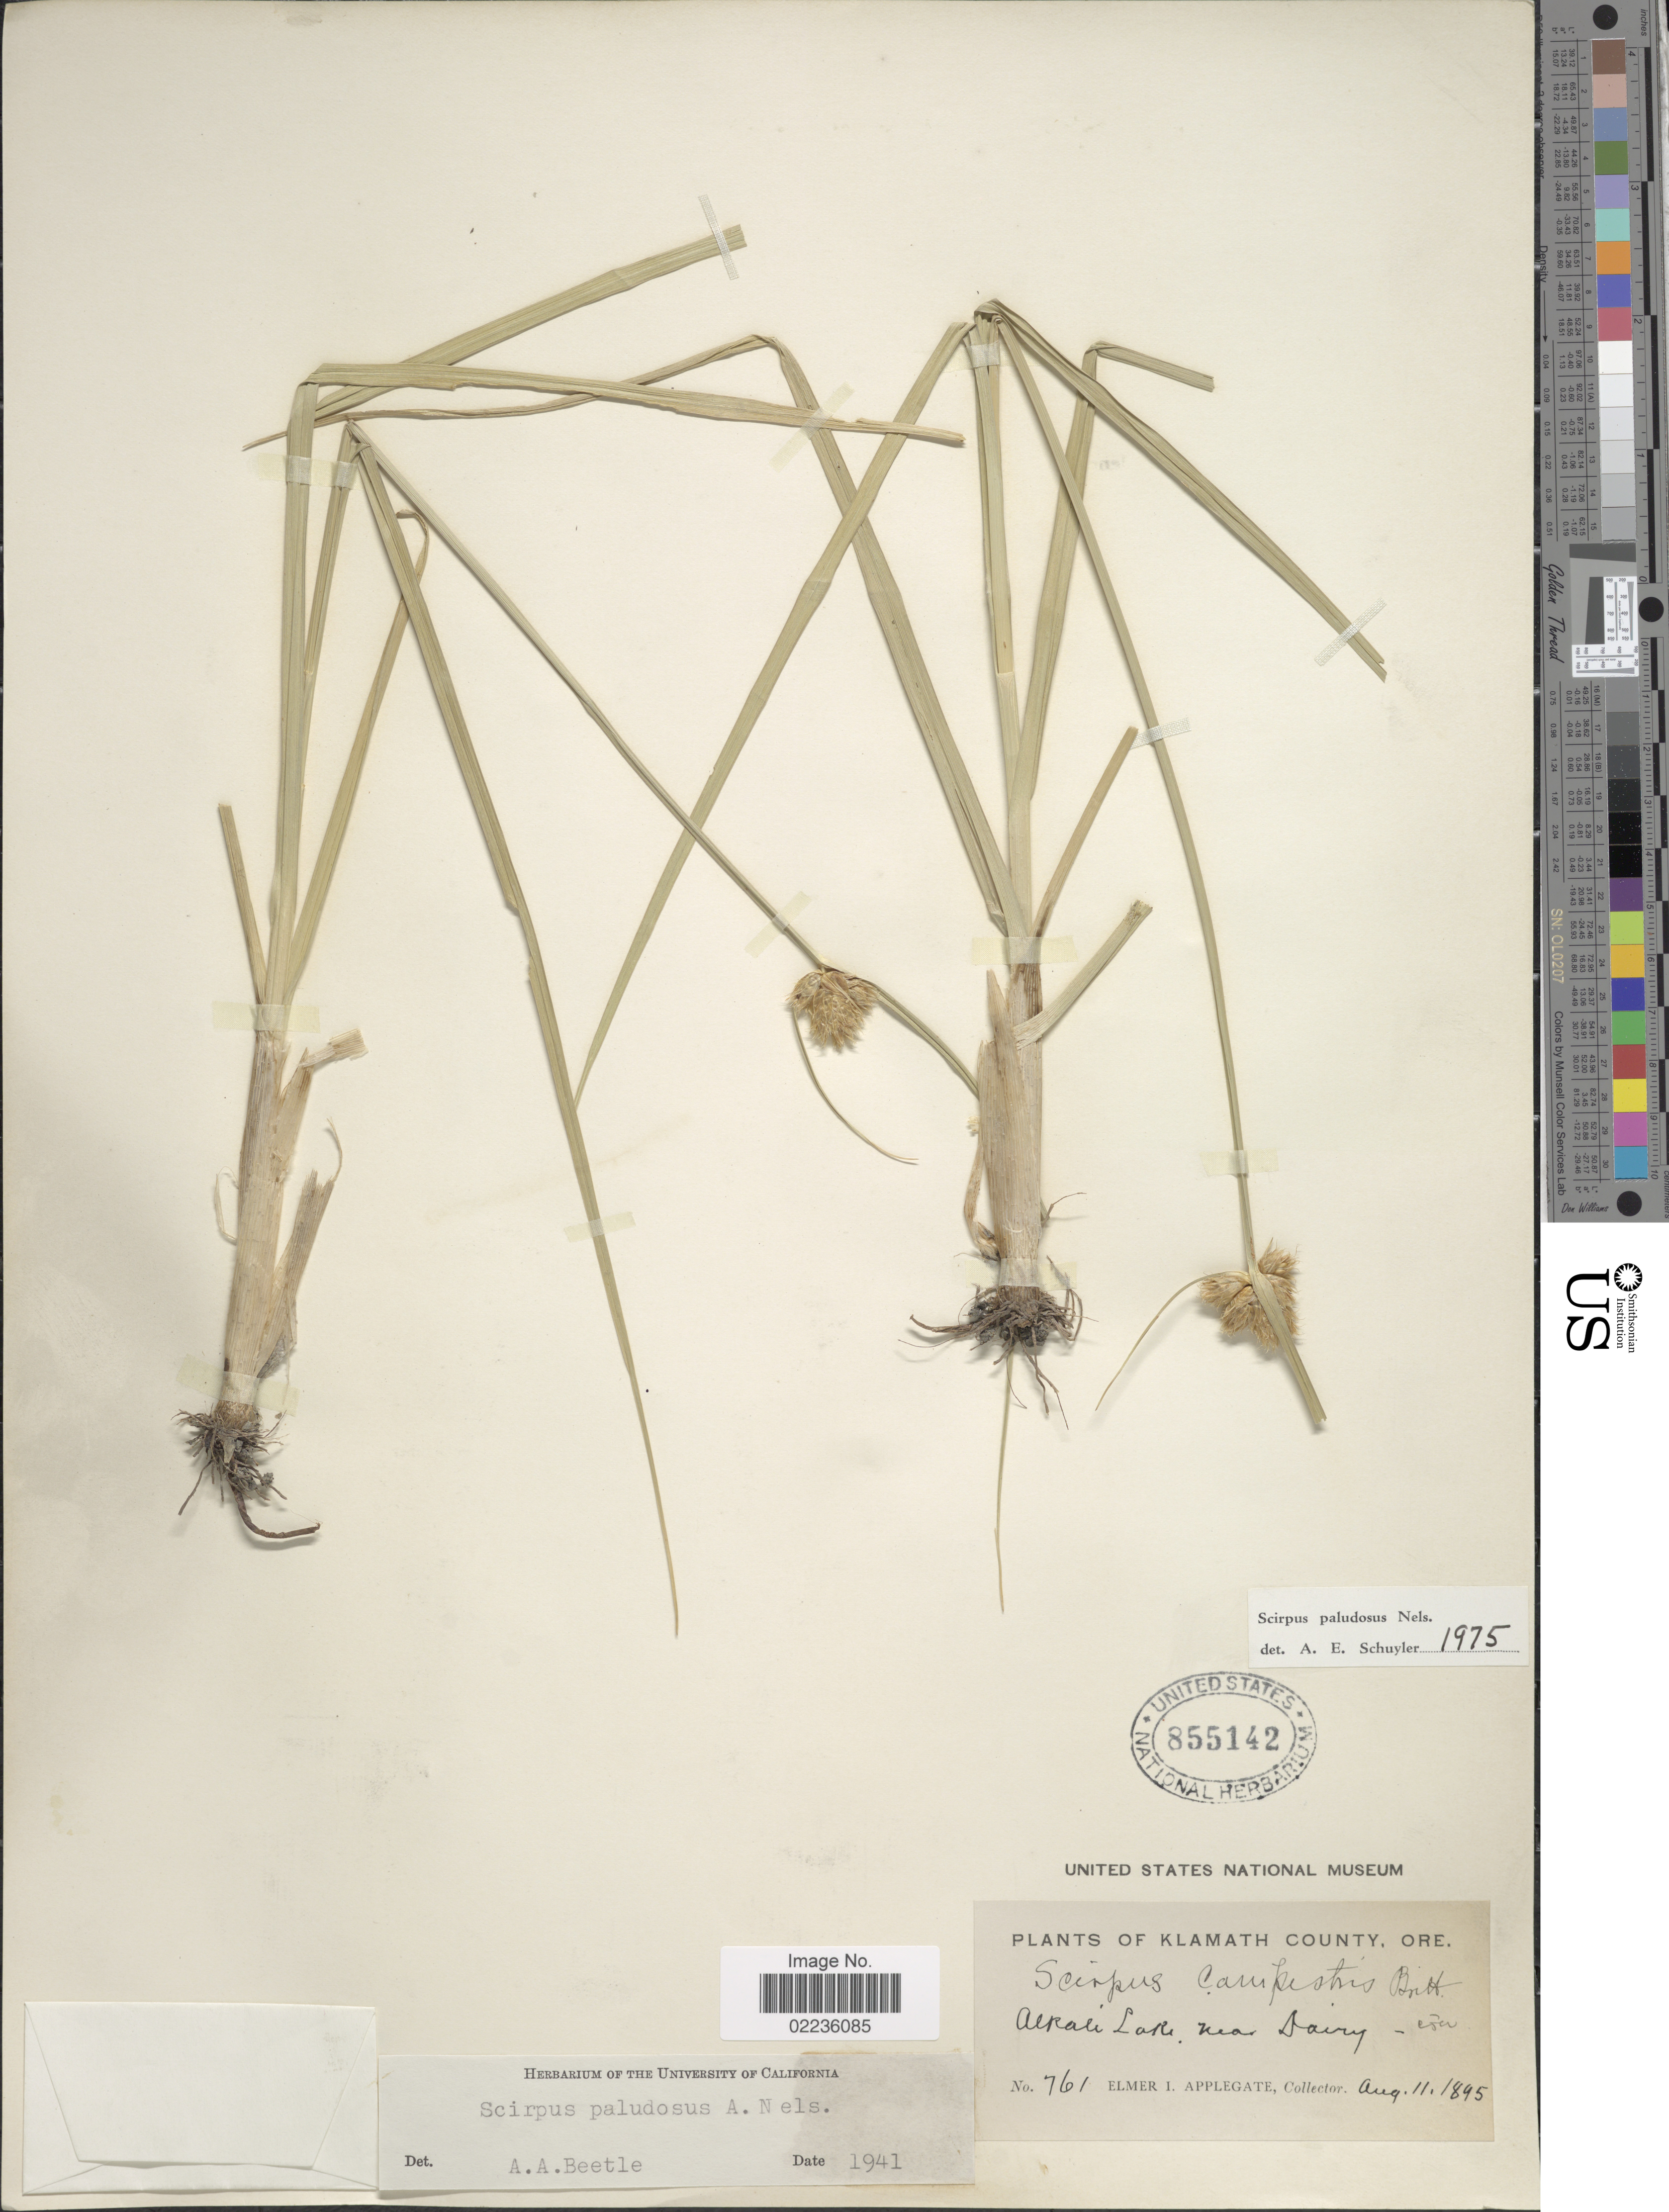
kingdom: Plantae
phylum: Tracheophyta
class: Liliopsida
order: Poales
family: Cyperaceae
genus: Bolboschoenus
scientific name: Bolboschoenus maritimus subsp. paludosus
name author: (A. Nelson) T. Koyama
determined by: Strong, M. T., (US), Smithsonian Institution - National Museum of Natural History (UNITED STATES)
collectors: E. I. Applegate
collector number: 761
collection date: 1895-08-11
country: United States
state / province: Oregon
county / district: Klamath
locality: Klamath Co, Ore. Alrali Lake near Dairy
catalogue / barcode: US 855142